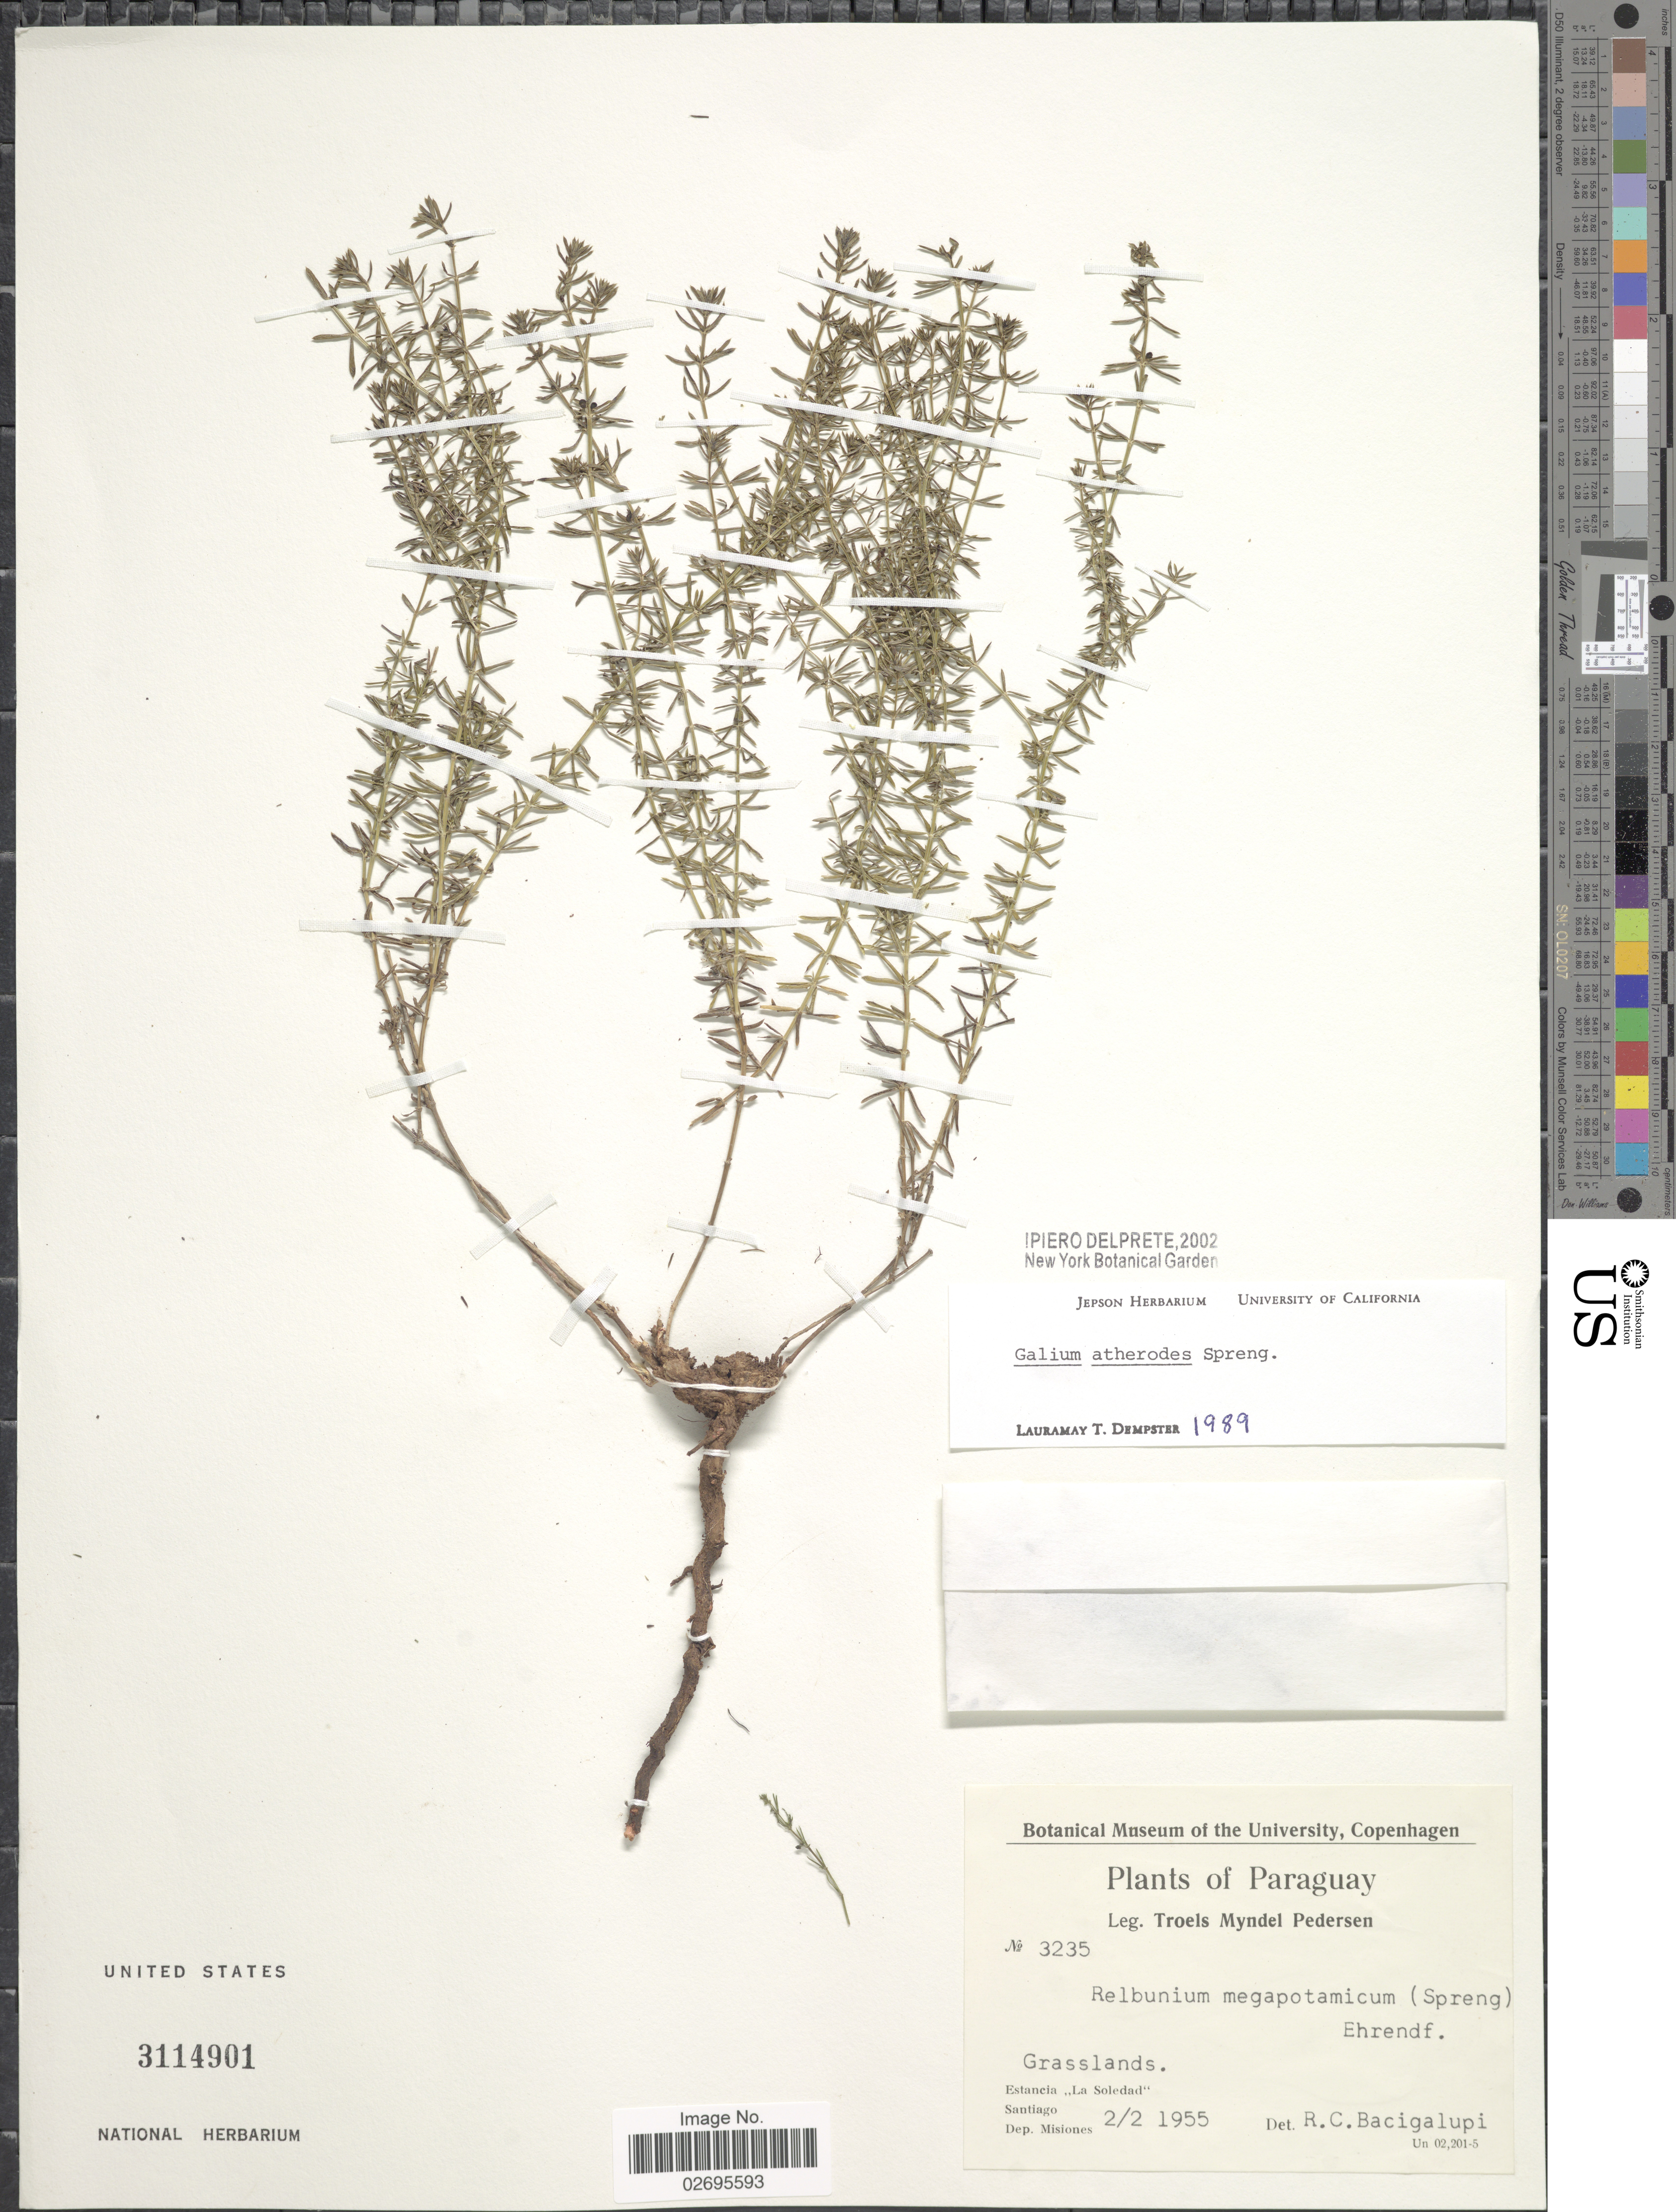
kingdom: Plantae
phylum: Tracheophyta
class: Magnoliopsida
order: Gentianales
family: Rubiaceae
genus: Galium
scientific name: Galium atherodes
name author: Spreng.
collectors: T. Pederson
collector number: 3235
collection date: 1955-02-02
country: Paraguay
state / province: Misiones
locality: Grasslands, Estancia ,,La Soledad' Santiago, Dep. Misiones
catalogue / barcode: US 3114901